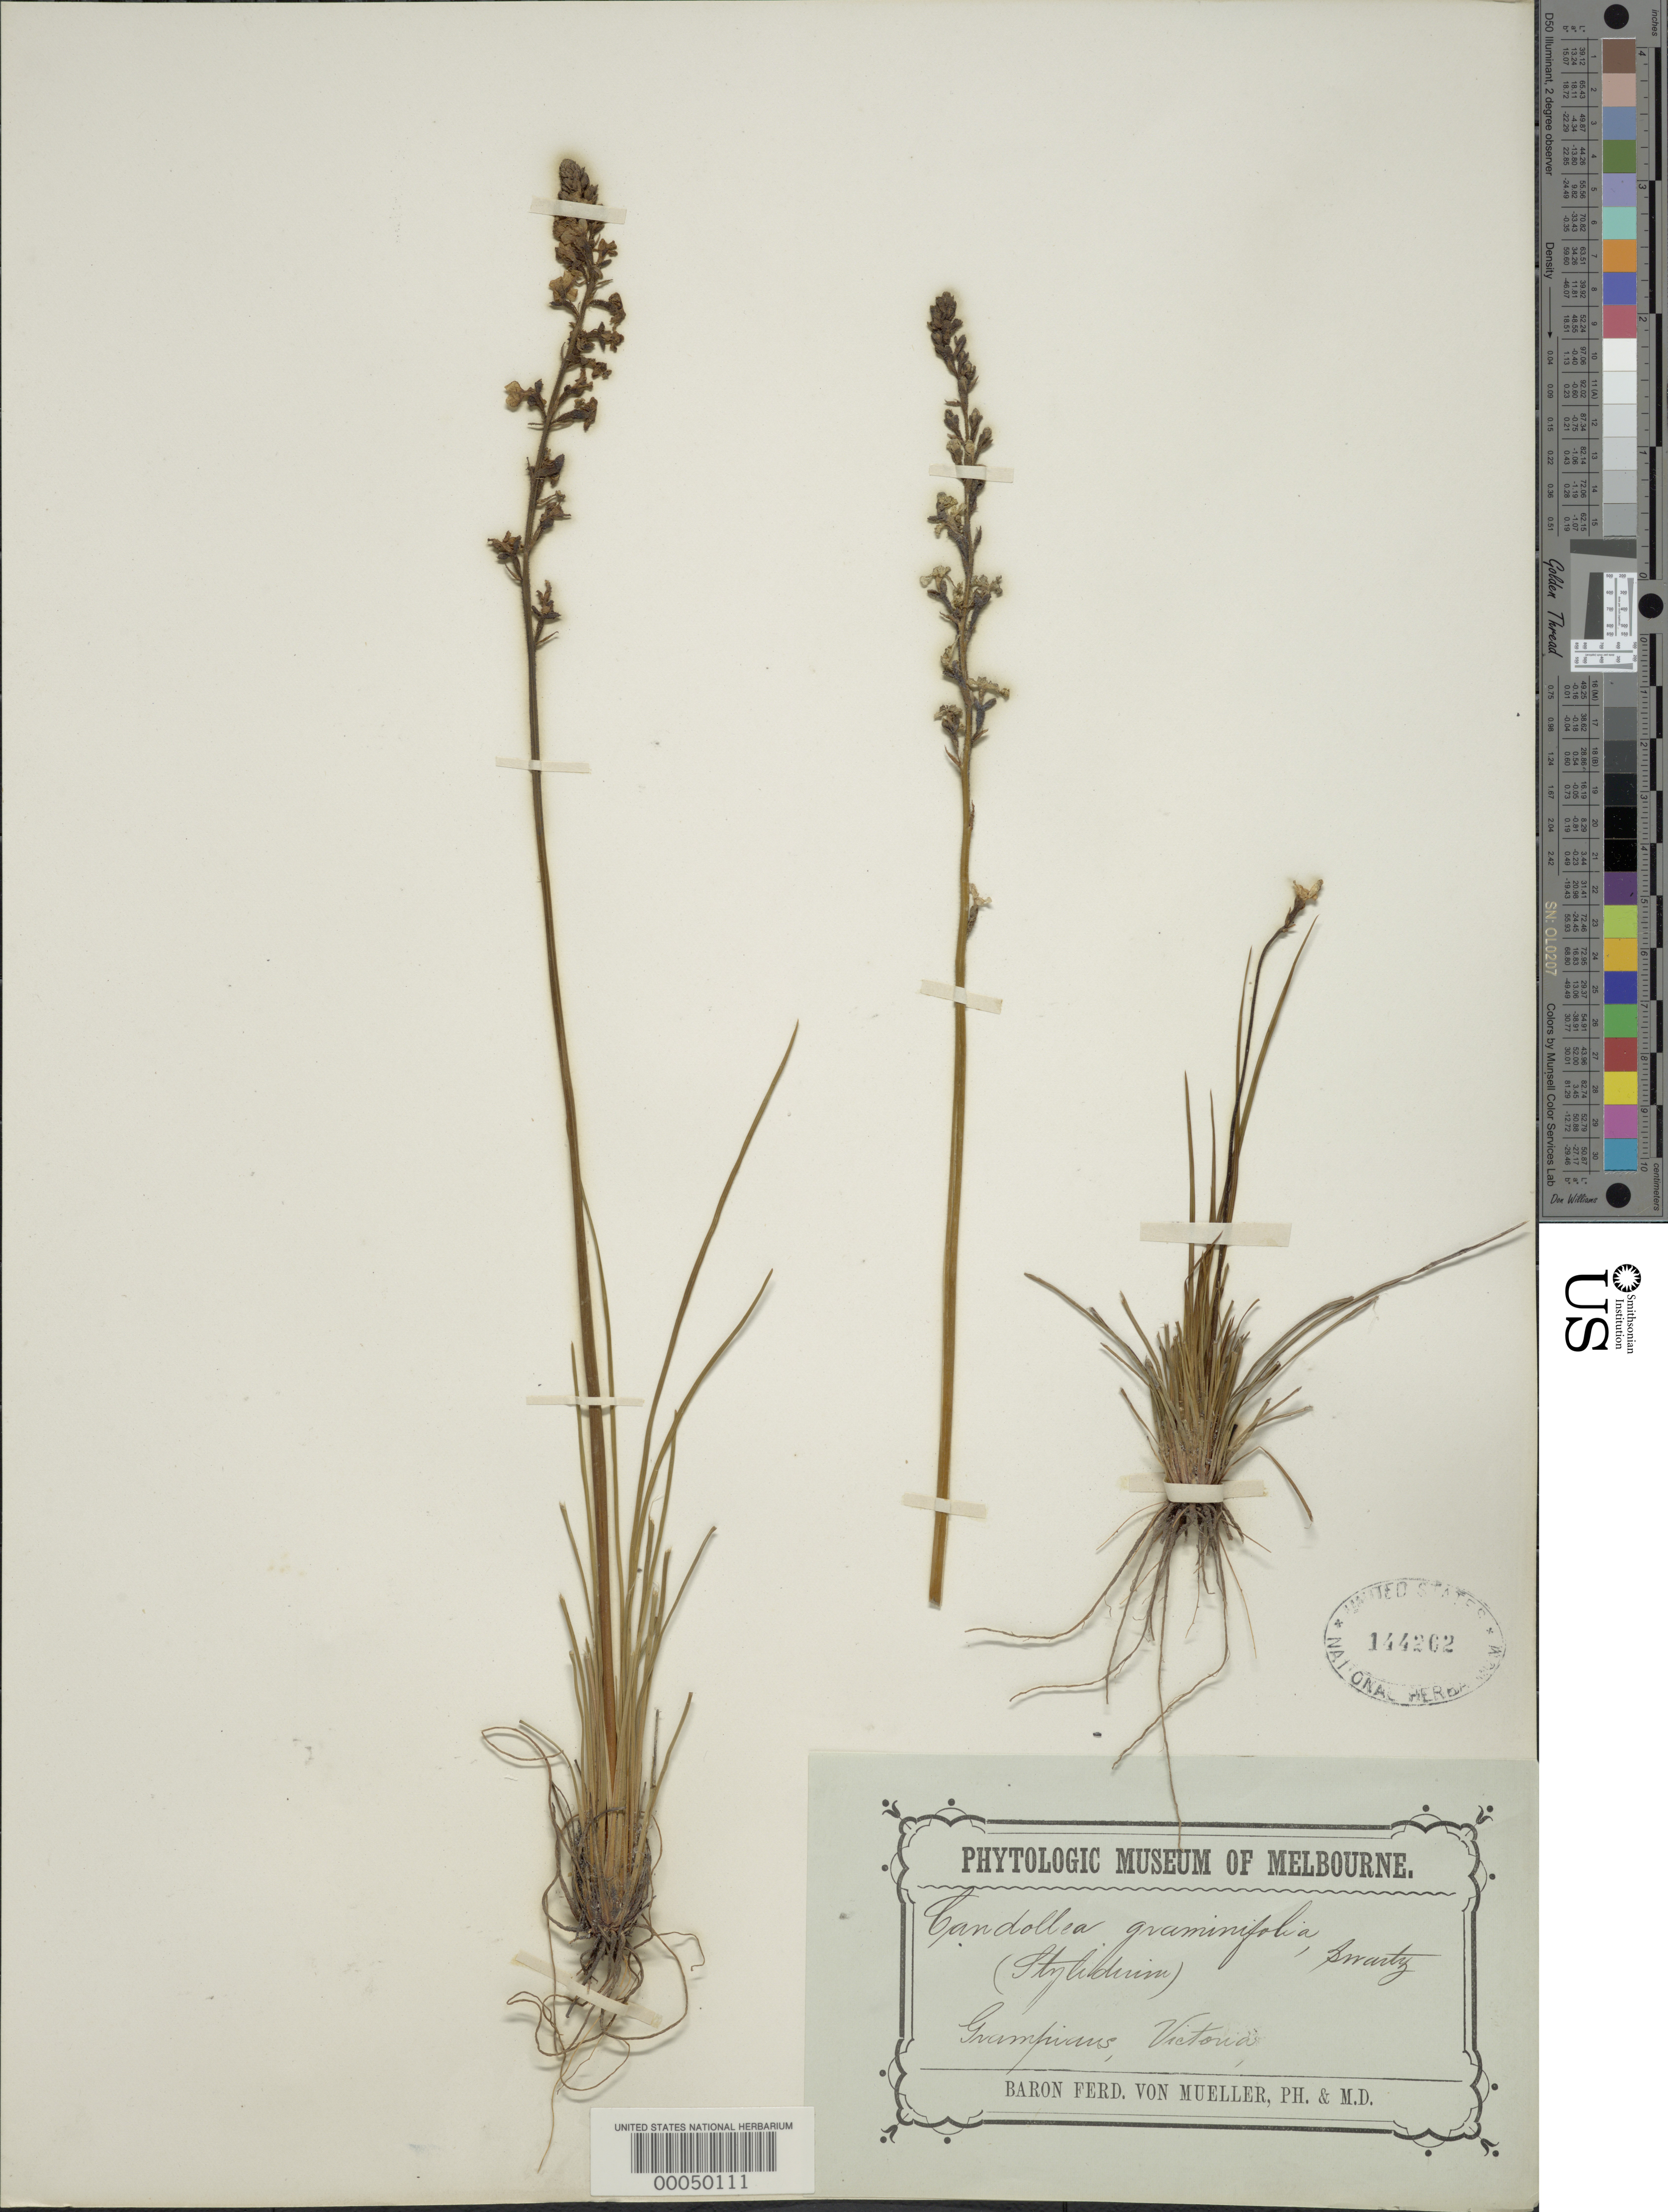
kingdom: Plantae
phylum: Tracheophyta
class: Magnoliopsida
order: Asterales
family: Stylidiaceae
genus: Stylidium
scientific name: Stylidium graminifolium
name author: Sw. ex Willd.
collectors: F. Mueller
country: Australia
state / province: Victoria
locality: Gramfians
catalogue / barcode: US 144262